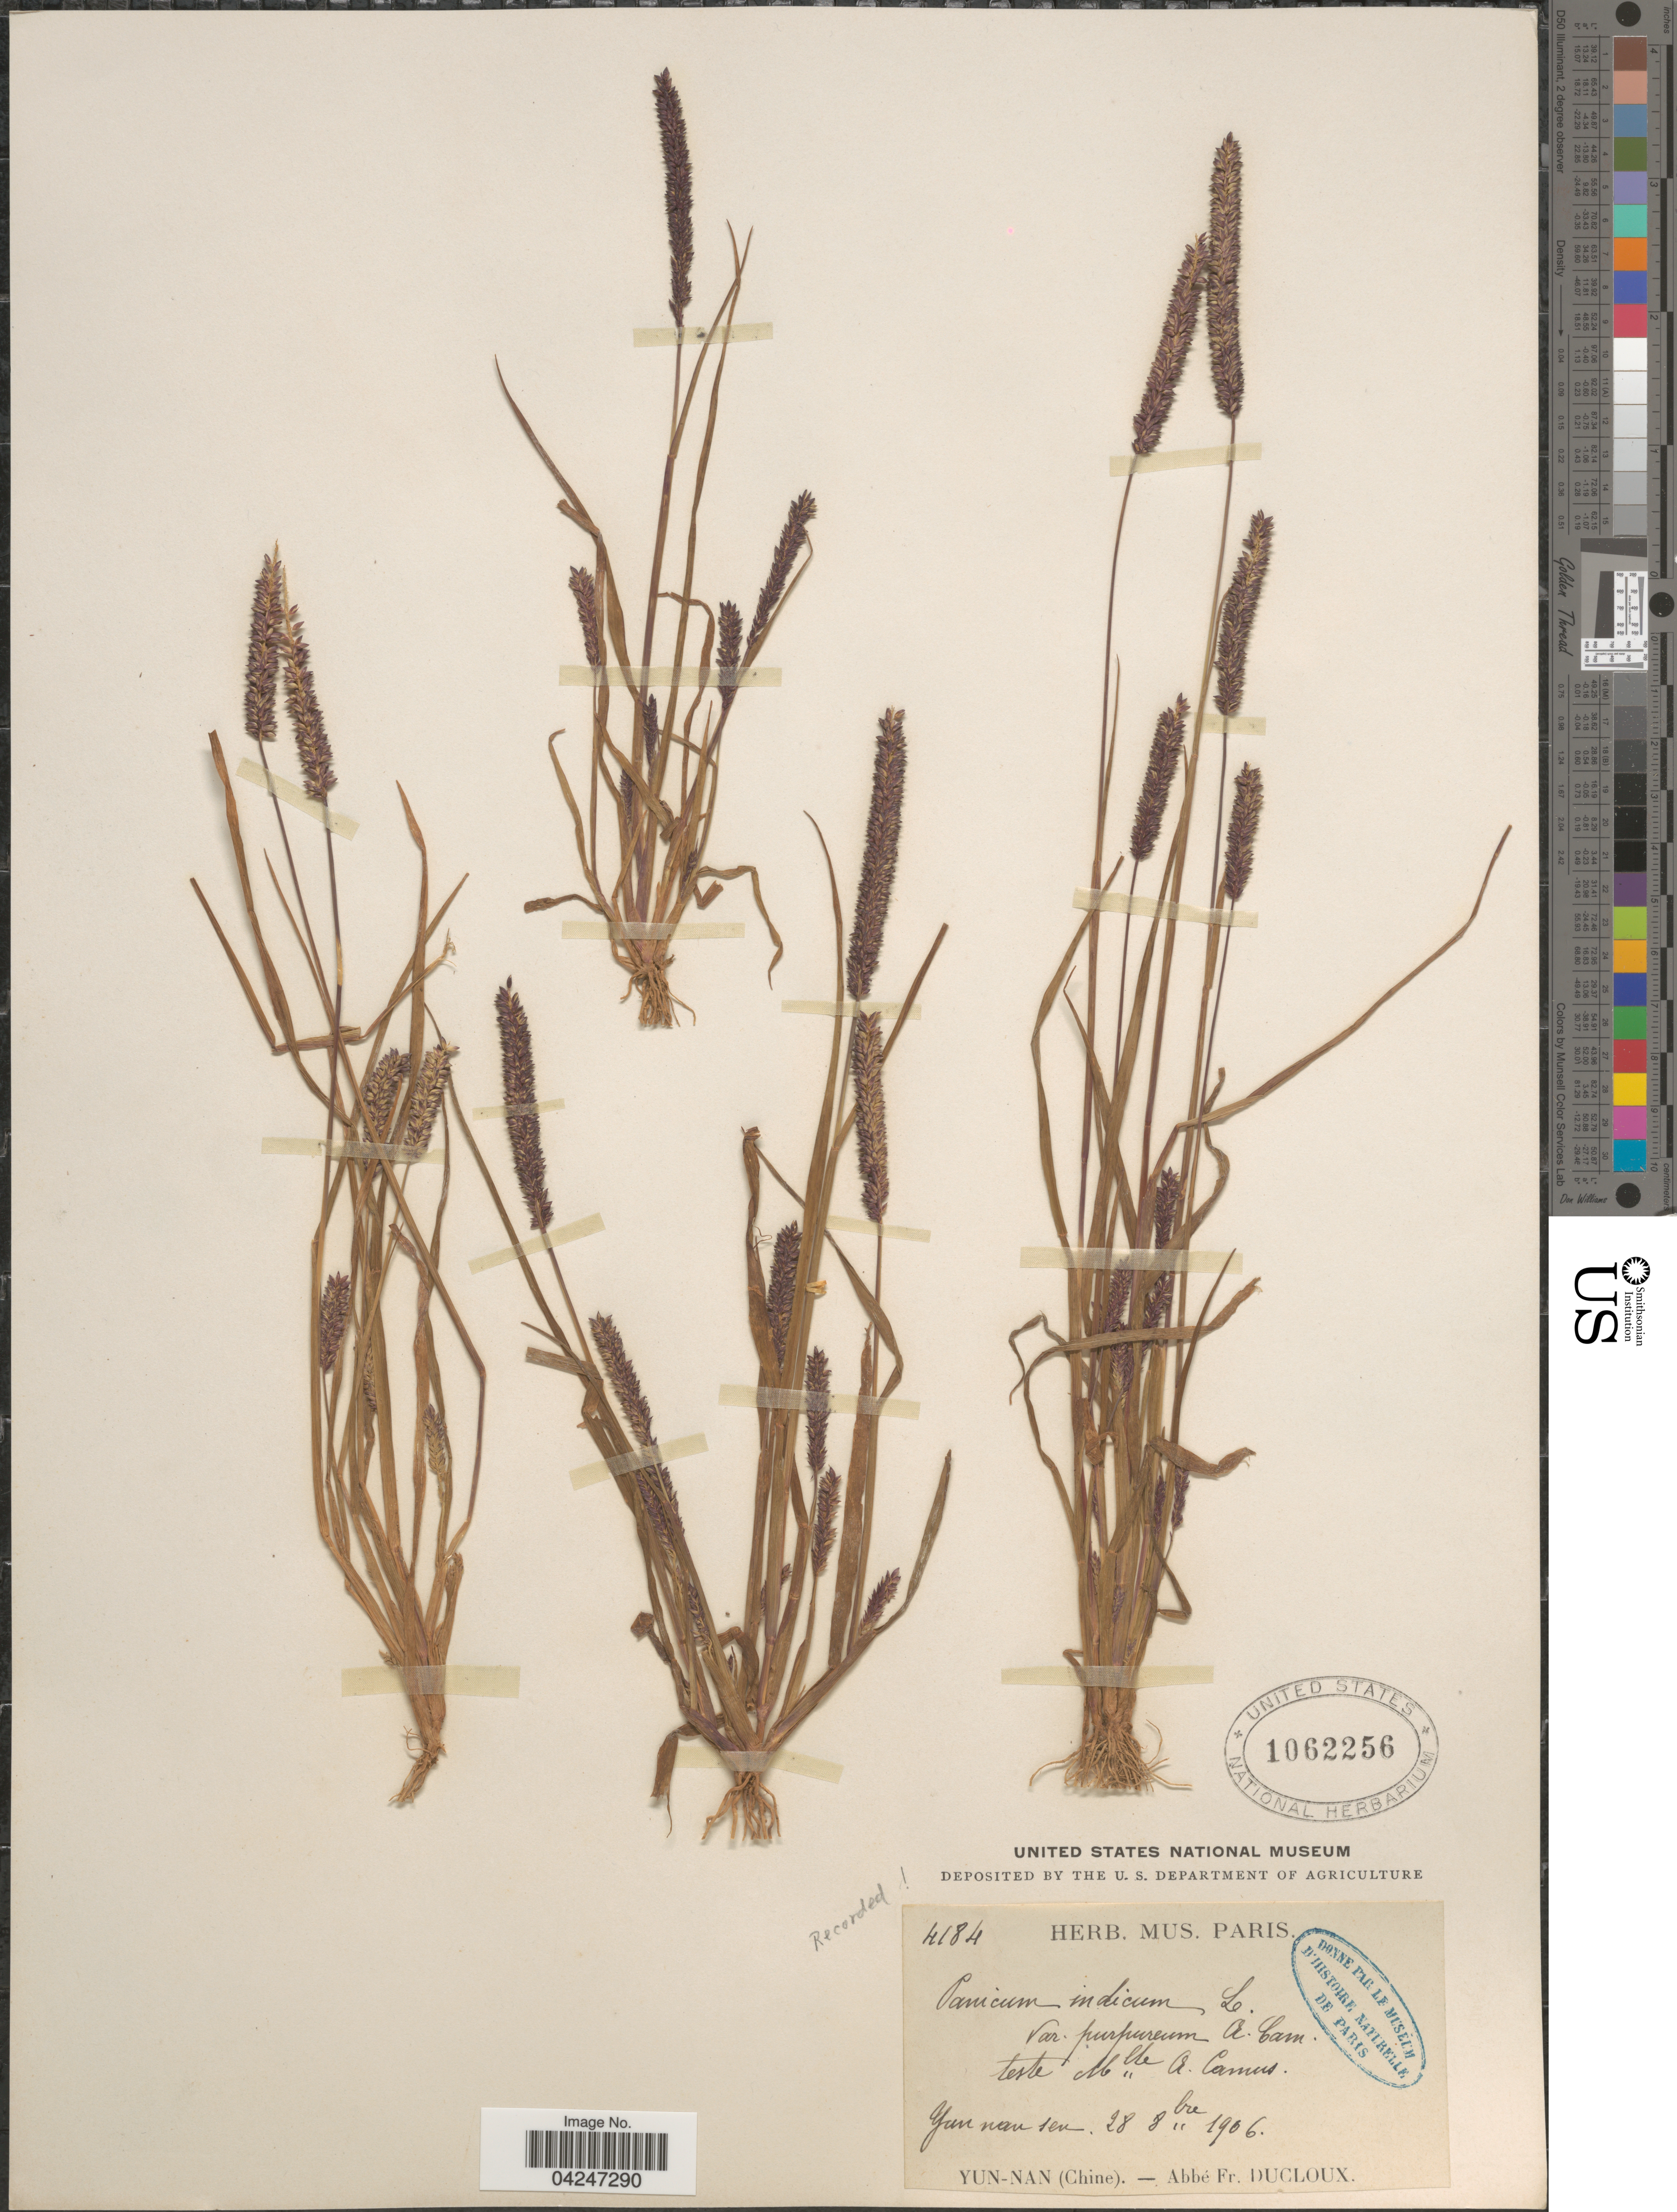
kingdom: Plantae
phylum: Tracheophyta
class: Liliopsida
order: Poales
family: Poaceae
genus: Sacciolepis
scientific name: Sacciolepis indica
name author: (L.) Chase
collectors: A. Ducloux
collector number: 4184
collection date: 1906-10-28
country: China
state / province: Yunnan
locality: Yun nan sen.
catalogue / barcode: US 1062256